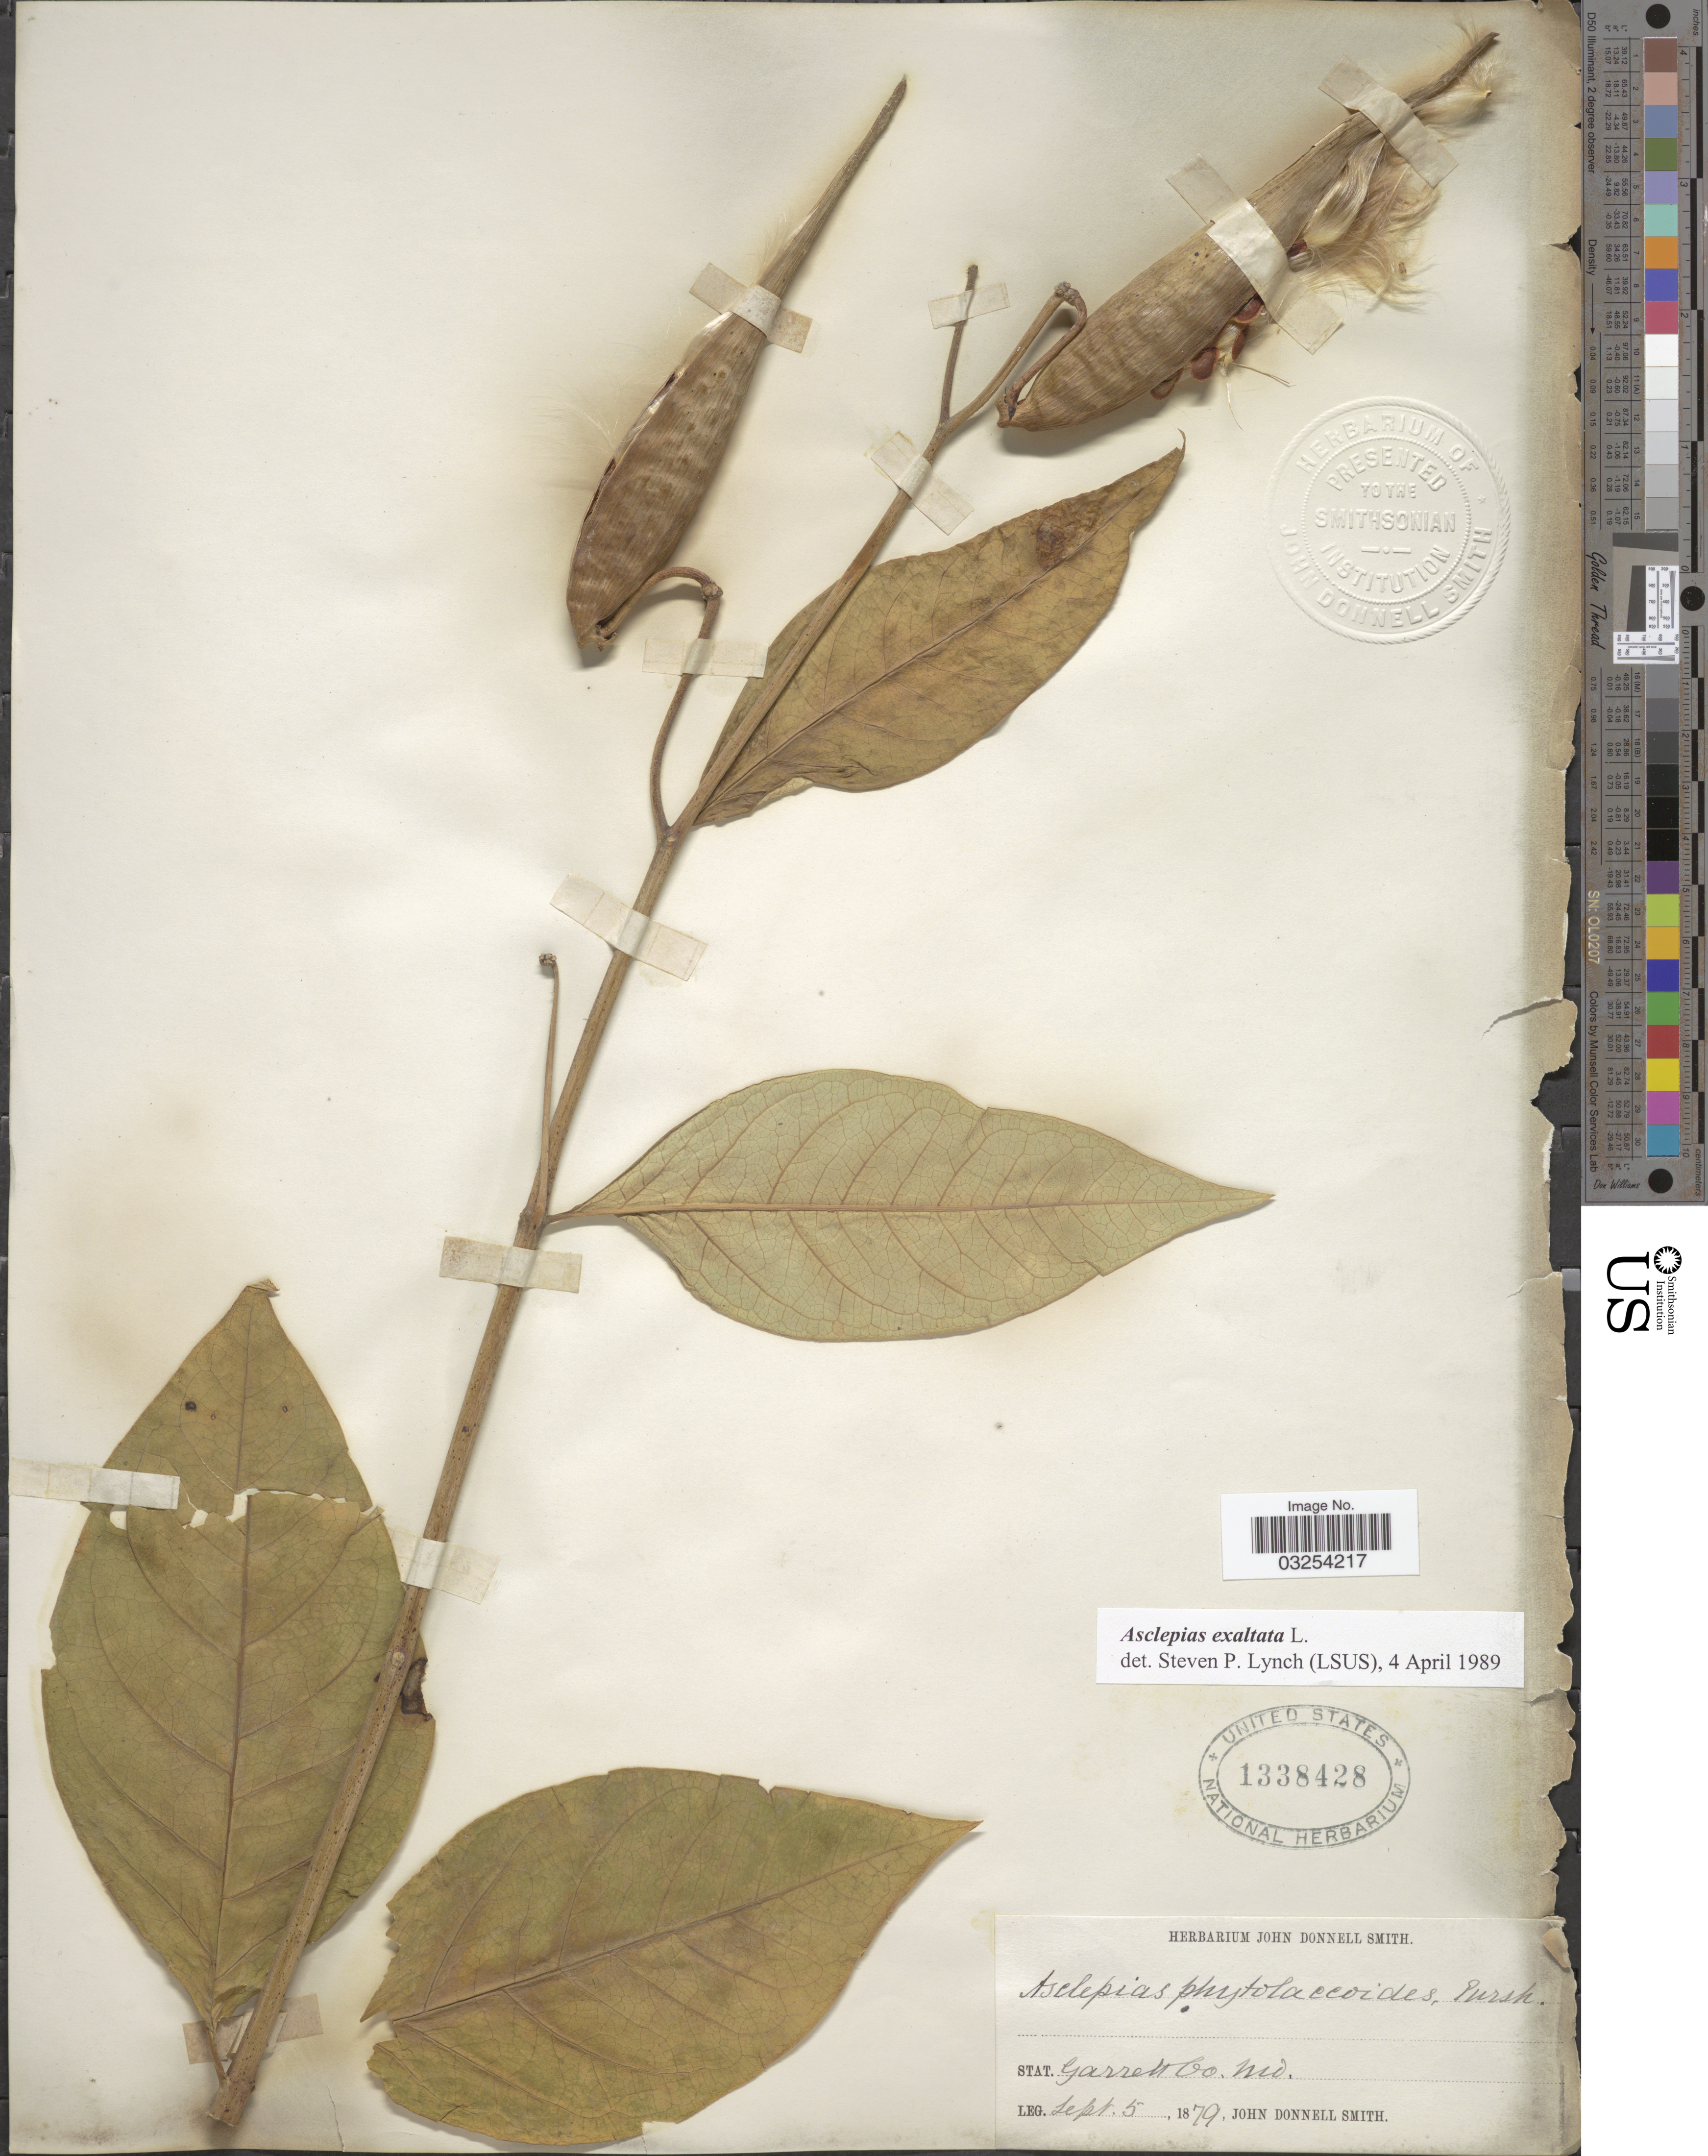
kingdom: Plantae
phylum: Tracheophyta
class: Magnoliopsida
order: Gentianales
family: Apocynaceae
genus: Asclepias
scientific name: Asclepias exaltata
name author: Muhl.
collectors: J. Donnell Smith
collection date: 1879-09-05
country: United States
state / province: Maryland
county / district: Garrett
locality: Stat. Garrett Co.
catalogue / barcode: US 1338428